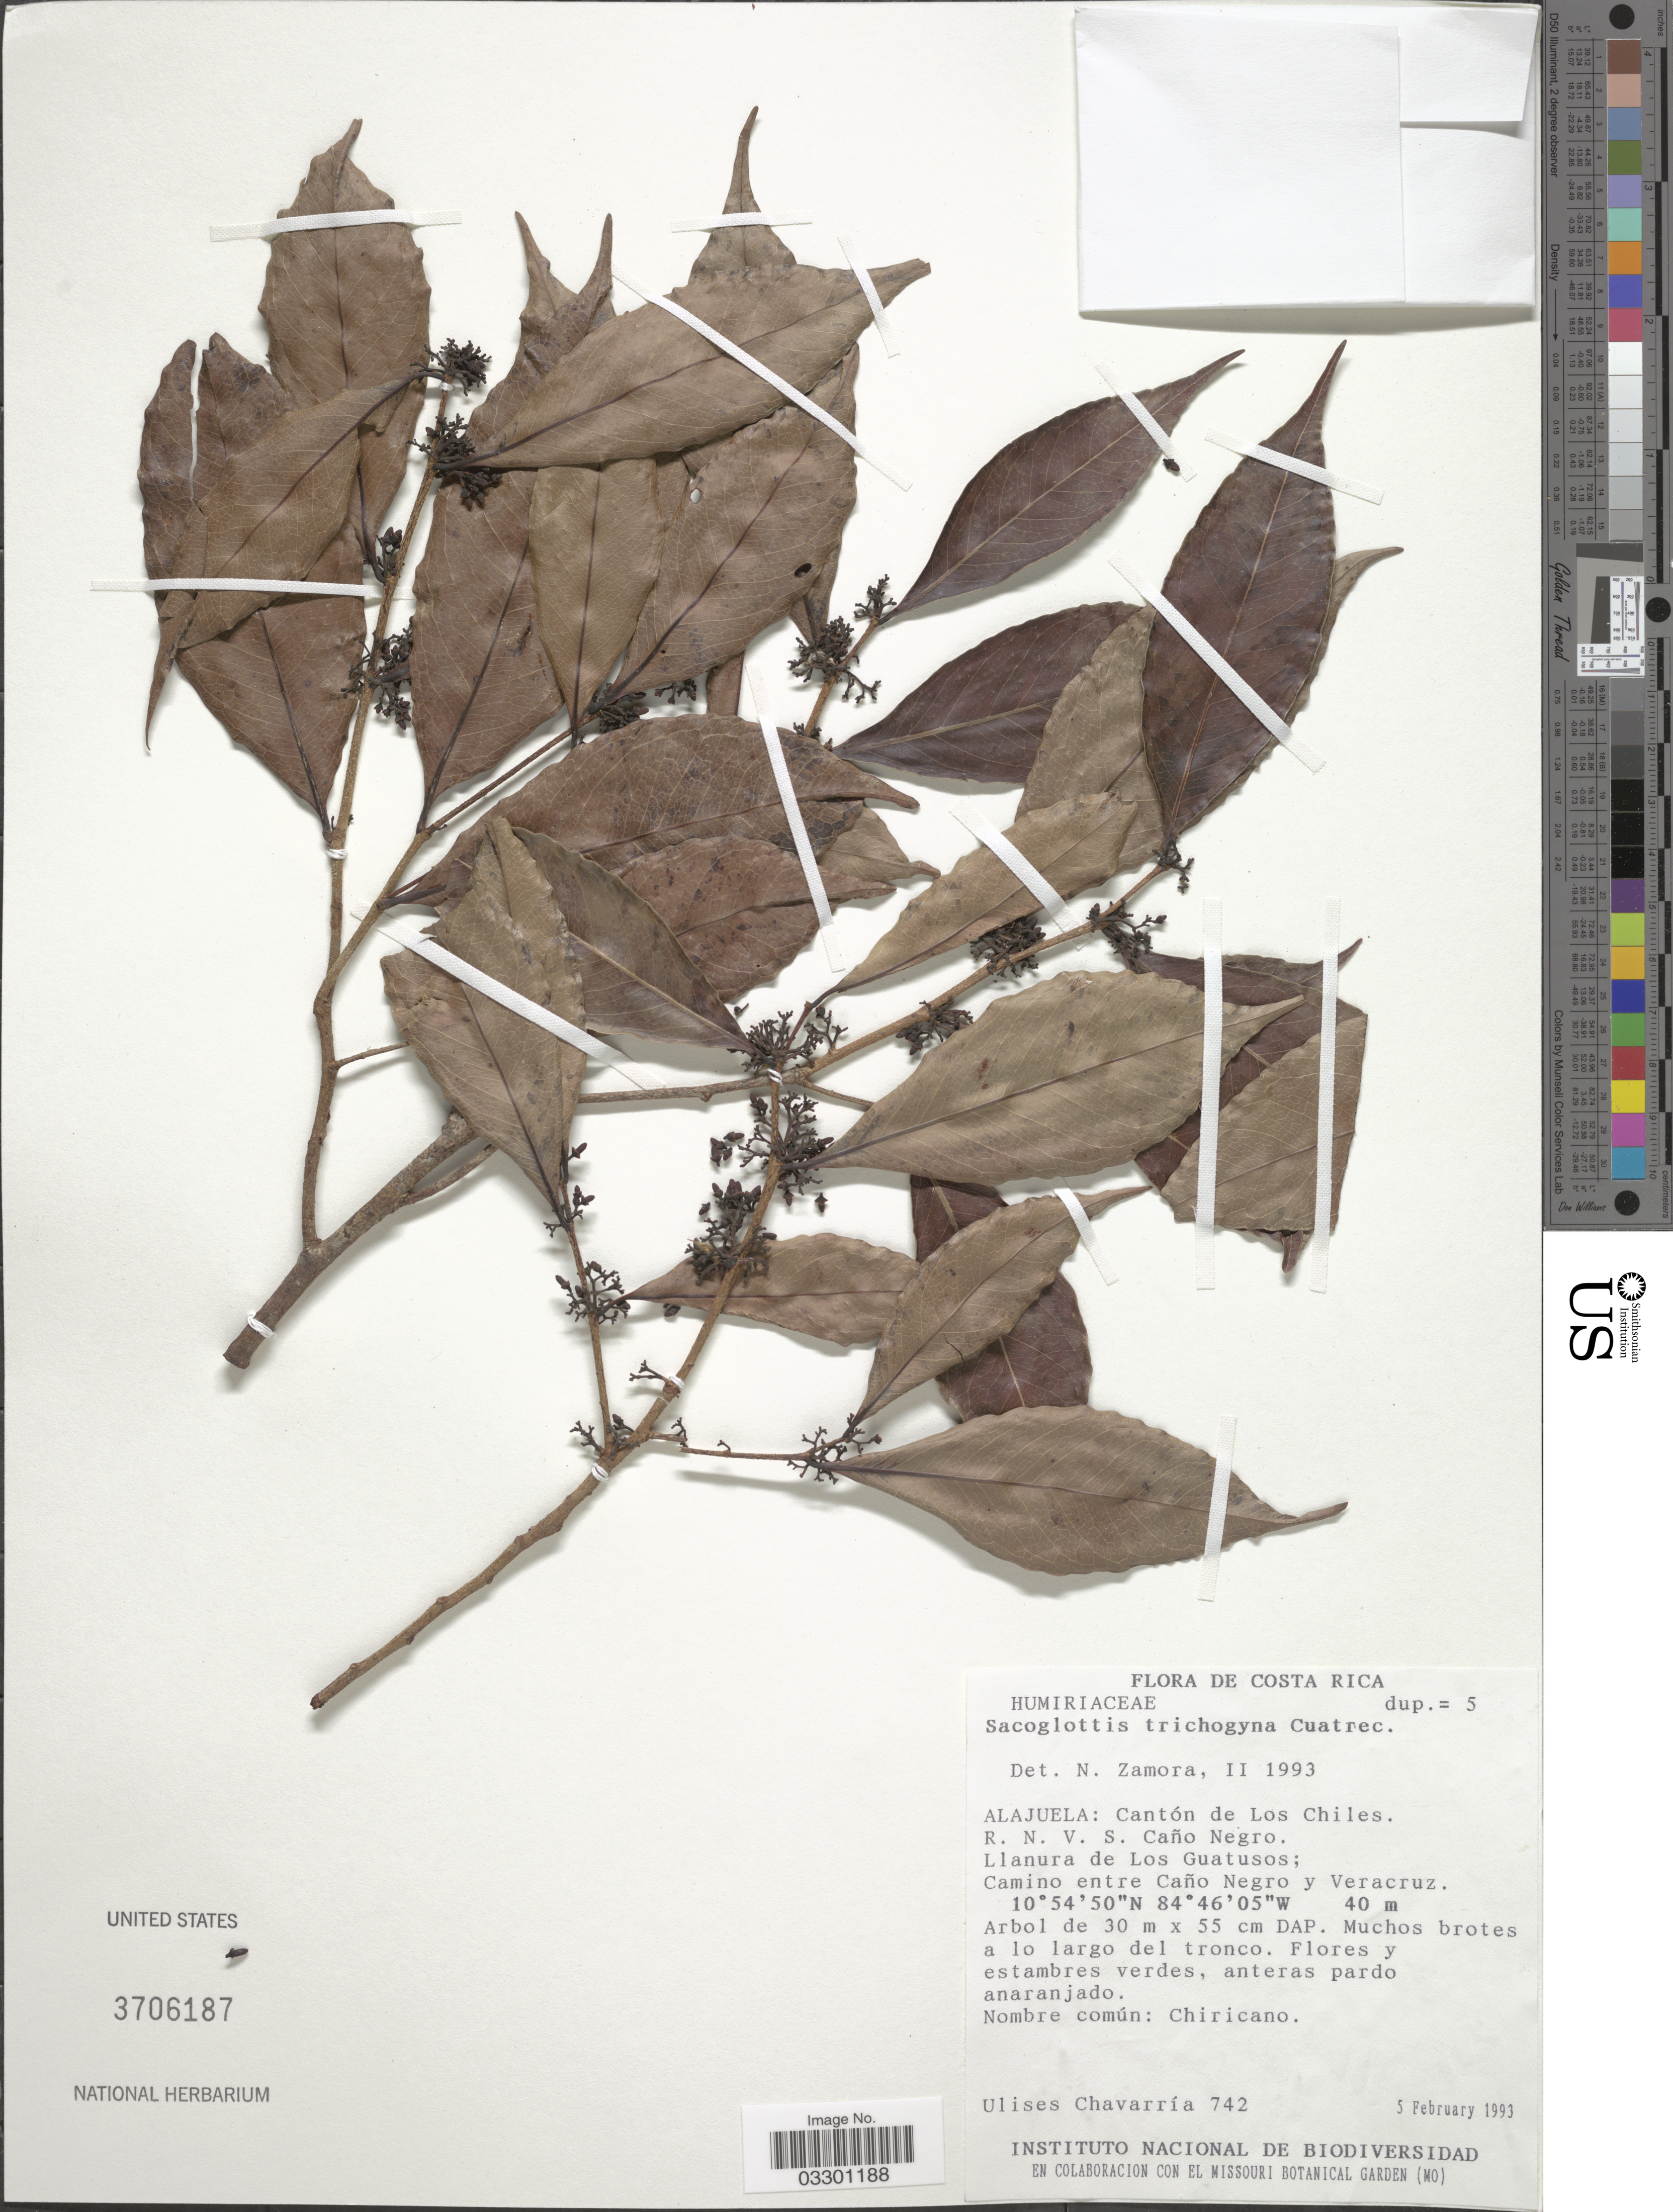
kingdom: Plantae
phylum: Tracheophyta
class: Magnoliopsida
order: Malpighiales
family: Humiriaceae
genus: Sacoglottis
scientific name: Sacoglottis trichogyna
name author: Cuatrec.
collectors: U. Chavarría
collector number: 742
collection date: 1993-02-05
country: Costa Rica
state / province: Alajuela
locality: Cantón de Los Chiles. R. N. V. S. Caño Negro. Llanura de Los Guatusos; Camino entre Caño Negro y Veracruz.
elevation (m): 40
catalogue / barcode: US 3706187